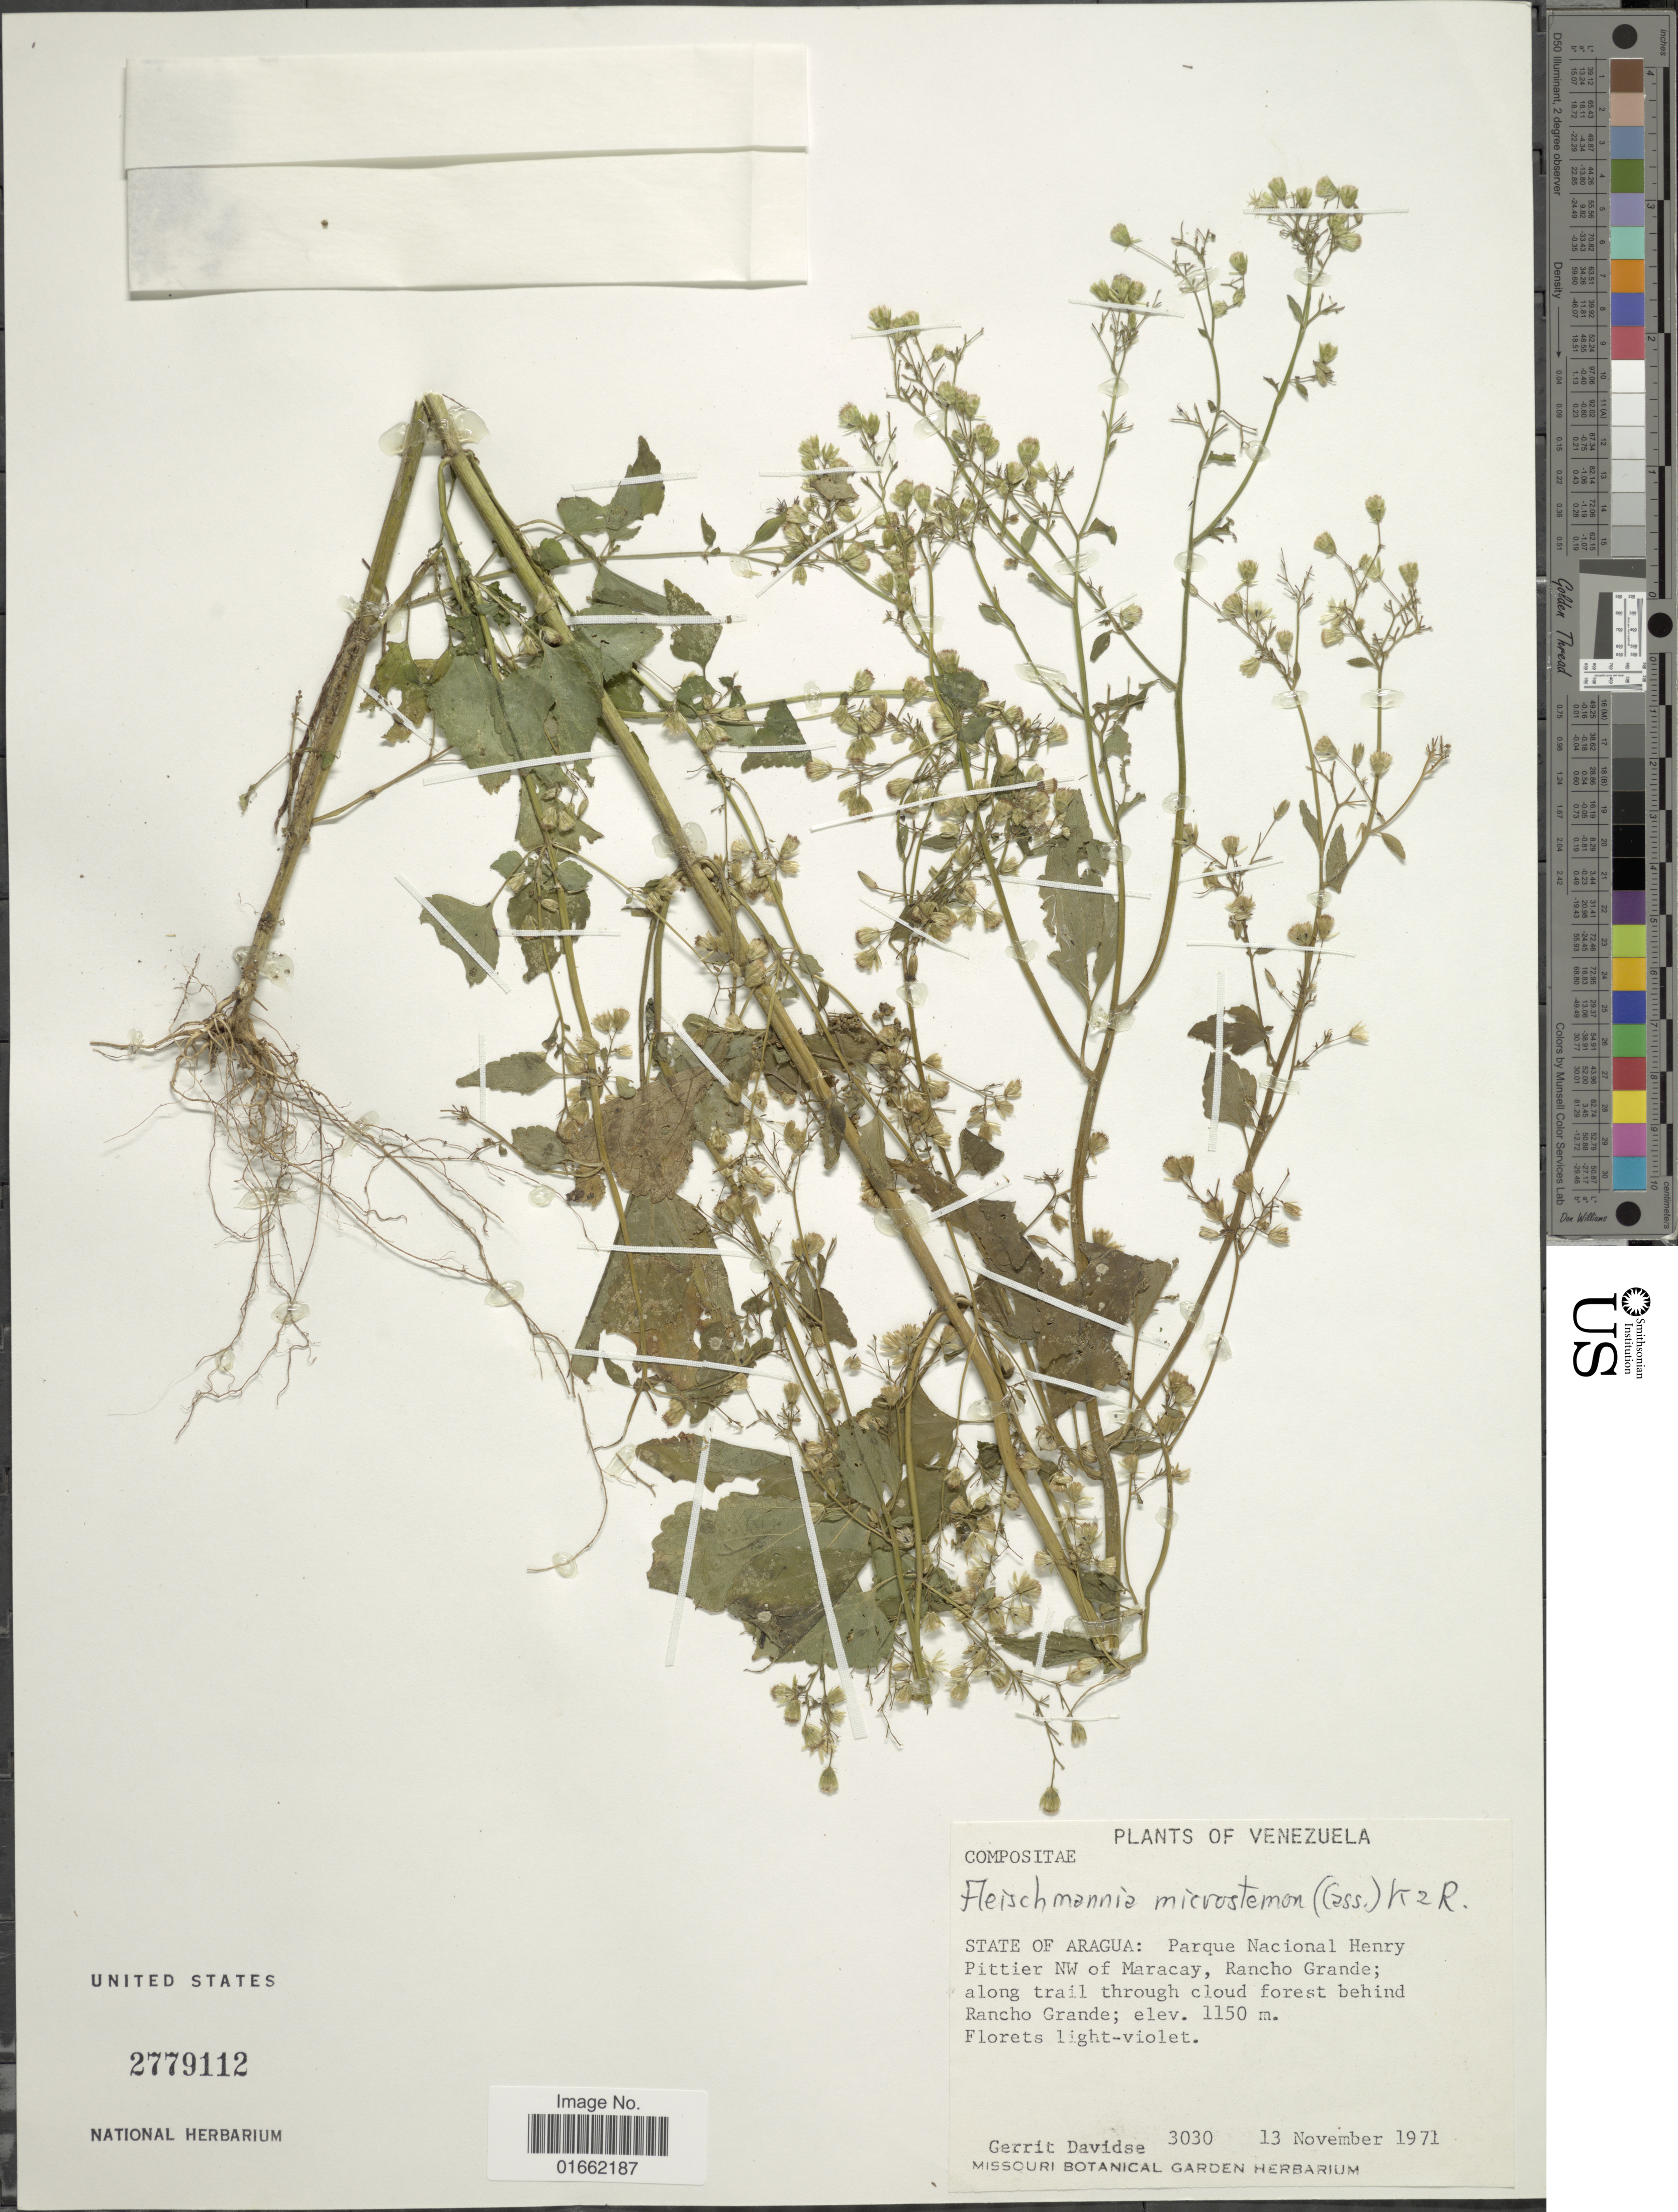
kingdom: Plantae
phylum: Tracheophyta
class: Magnoliopsida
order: Asterales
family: Asteraceae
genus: Fleischmannia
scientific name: Fleischmannia microstemon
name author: (Cass.) R.M. King & H. Rob.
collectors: G. Davidse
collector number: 3030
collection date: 1971-11-13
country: Venezuela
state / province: Aragua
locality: State of Aragua: Parque Nacional Henry Pittier NW of Maracay, Rancho Grande; along trail through cloud forest behind Rancho Grande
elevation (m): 1150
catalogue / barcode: US 2779112